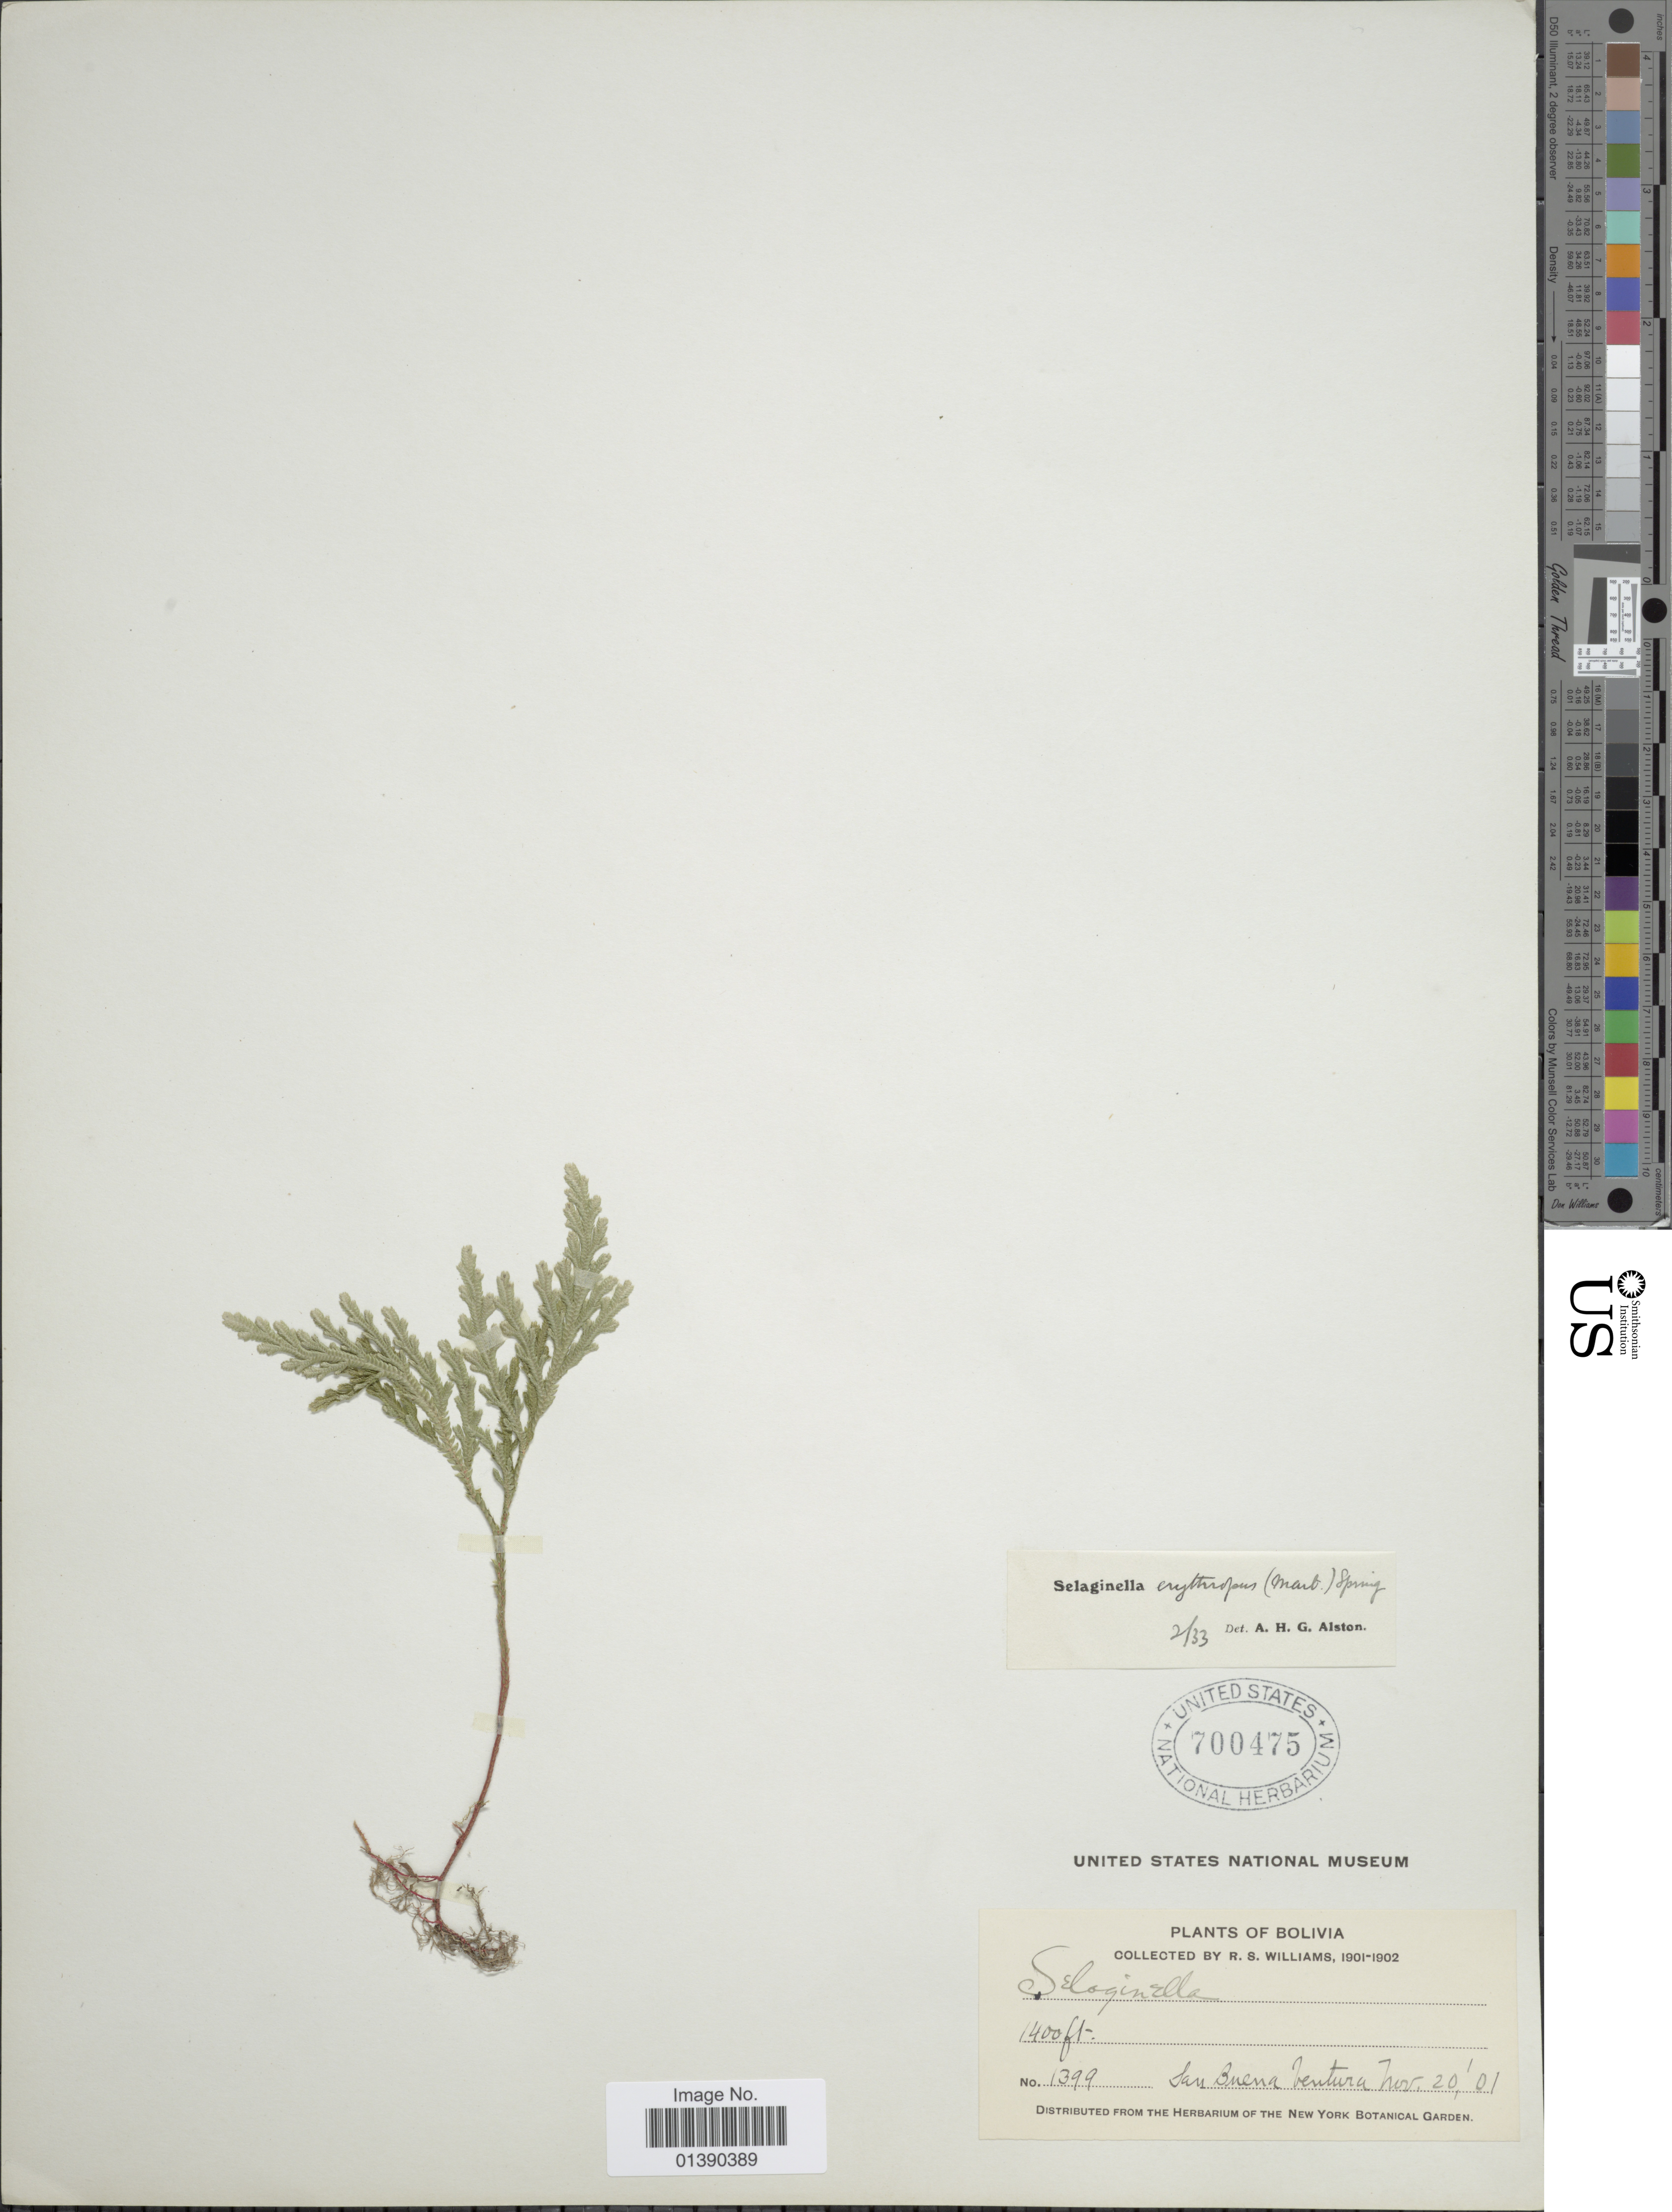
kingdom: Plantae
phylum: Tracheophyta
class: Lycopodiopsida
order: Selaginellales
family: Selaginellaceae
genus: Selaginella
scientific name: Selaginella erythropus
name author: (Mart.) Hieron.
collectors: R. S. Williams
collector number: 1399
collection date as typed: Nov. 20, 1901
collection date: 1901-11-20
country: Bolivia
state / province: La Paz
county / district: Iturralde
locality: San Buena Ventura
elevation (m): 427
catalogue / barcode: US 700475